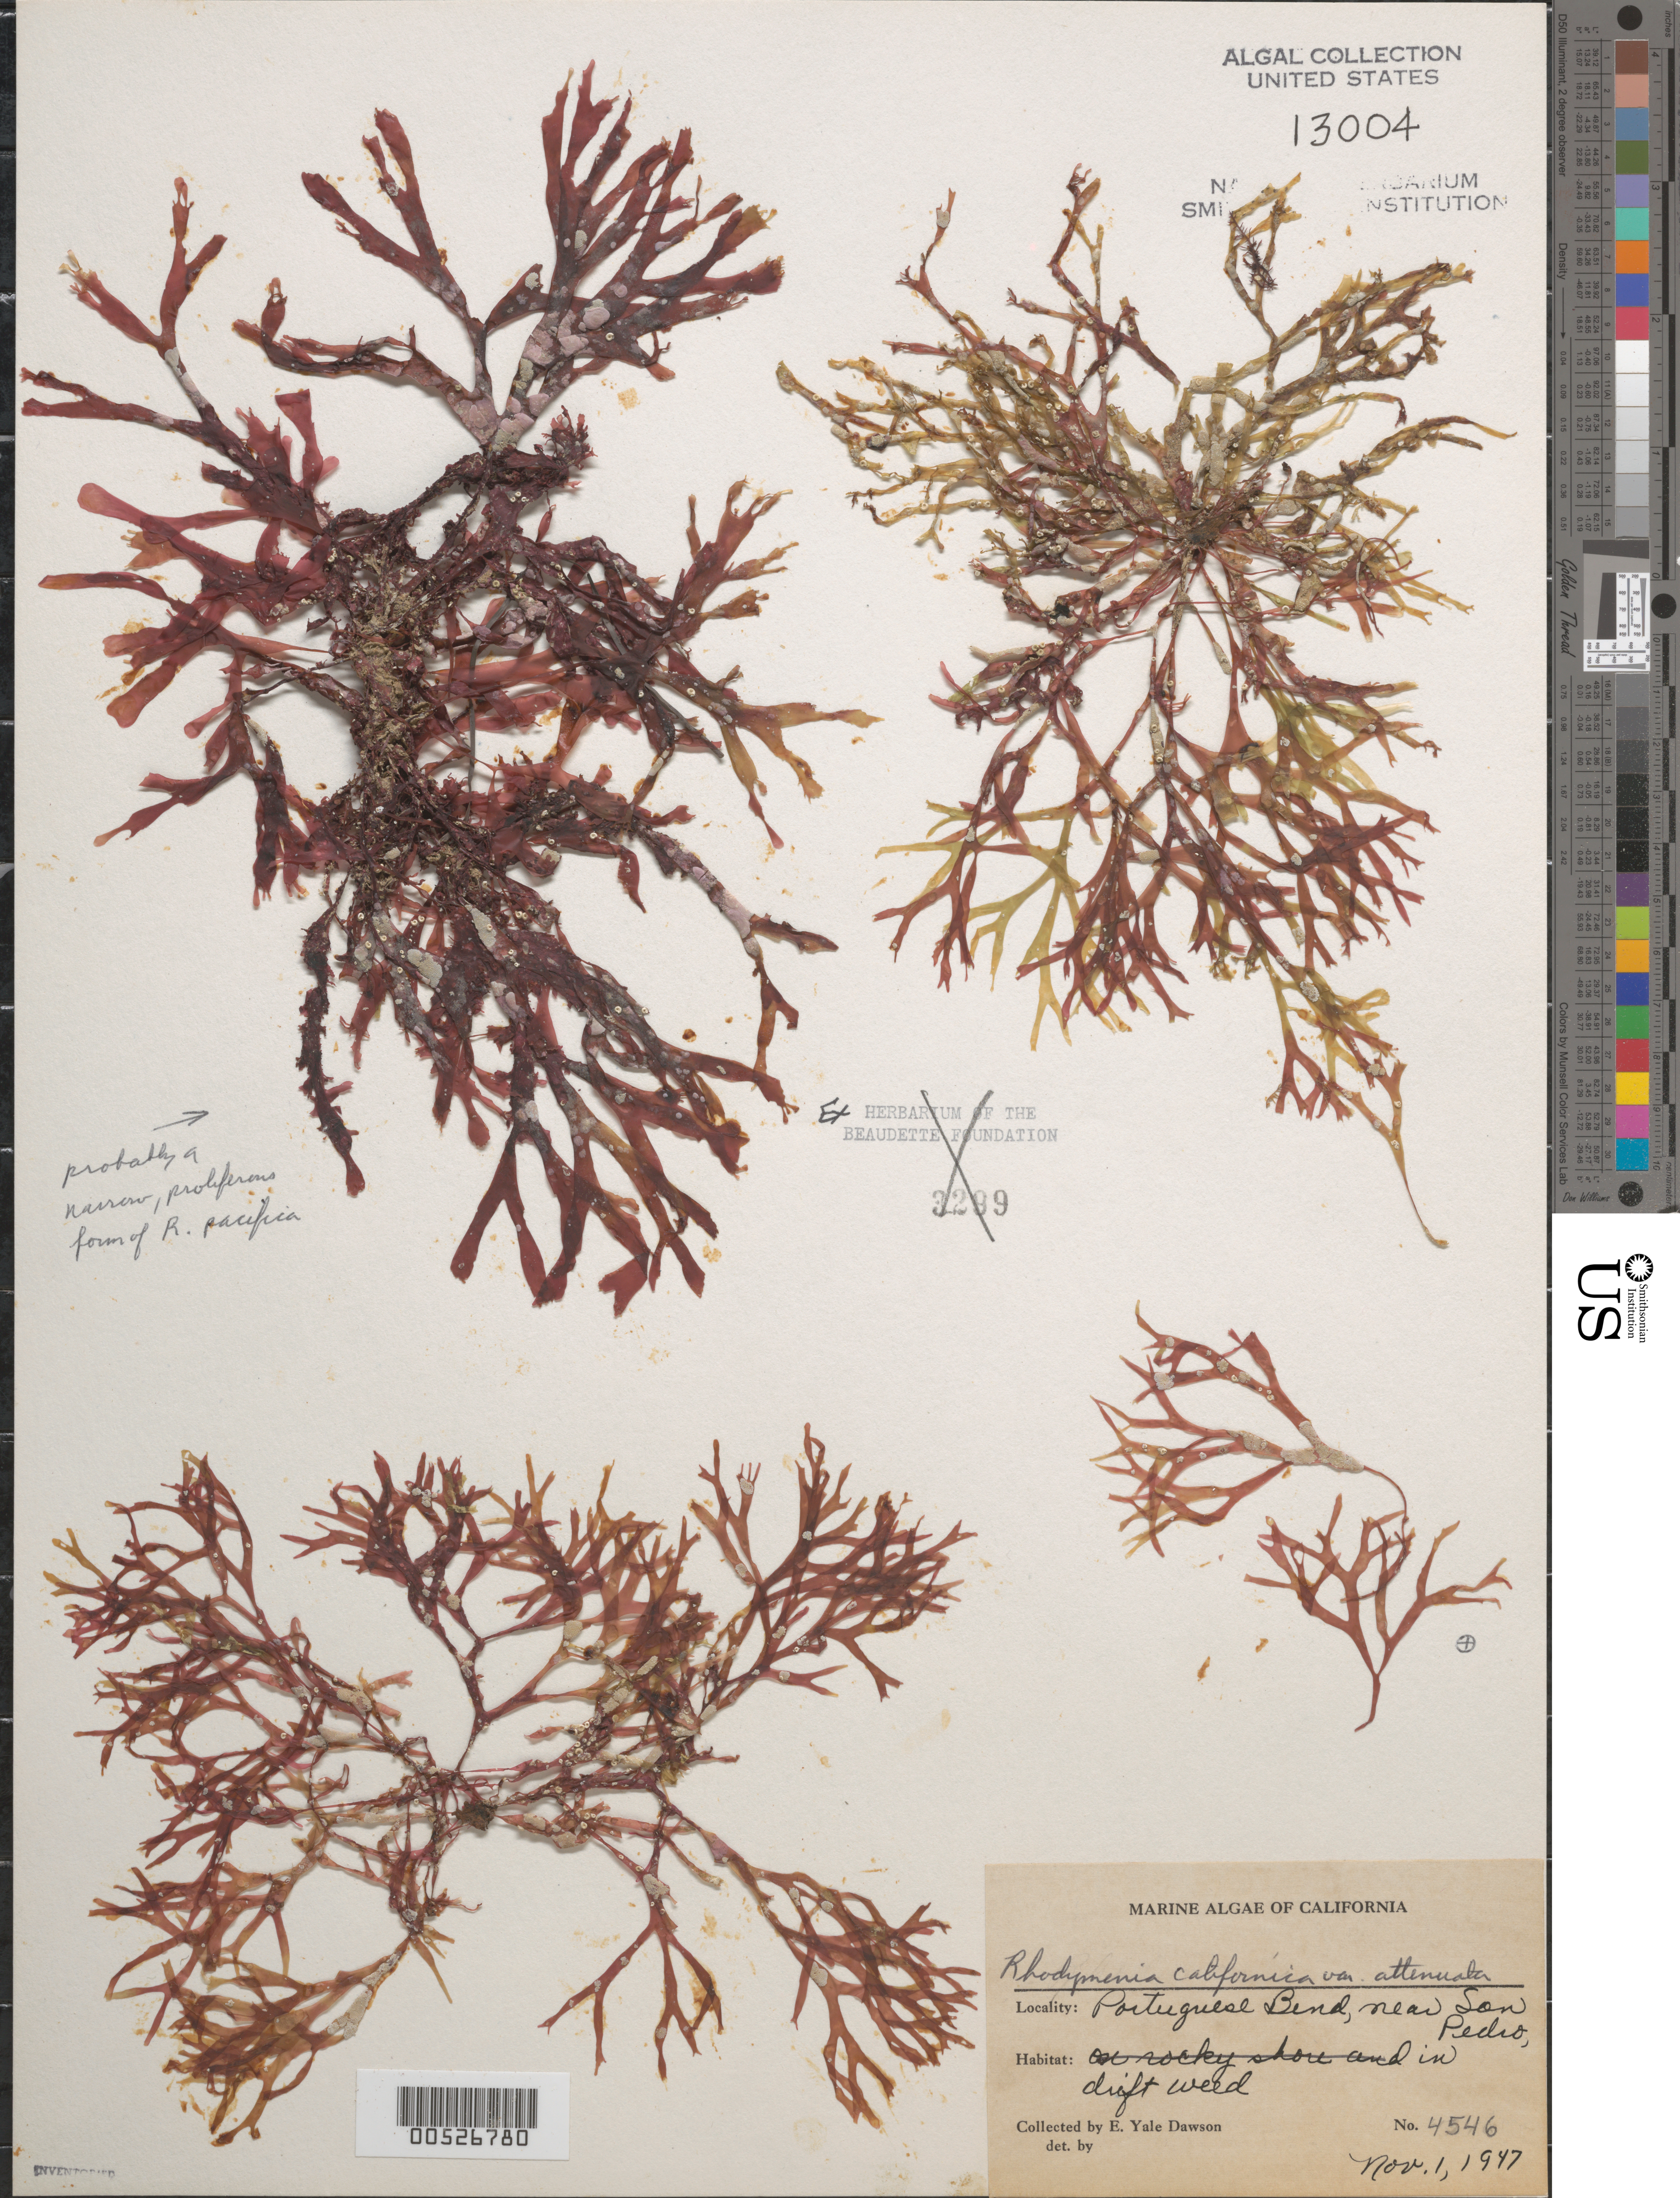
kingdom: Plantae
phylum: Rhodophyta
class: Florideophyceae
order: Rhodymeniales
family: Rhodymeniaceae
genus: Rhodymenia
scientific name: Rhodymenia californica var. attenuata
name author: (Daws.) E.Y. Dawson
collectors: E. Y. Dawson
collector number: EYD 4546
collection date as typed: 01 Nov 1947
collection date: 1947-11-01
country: United States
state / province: California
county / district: Los Angeles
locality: Portuguese Bend, near San Pedro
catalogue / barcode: US 13004